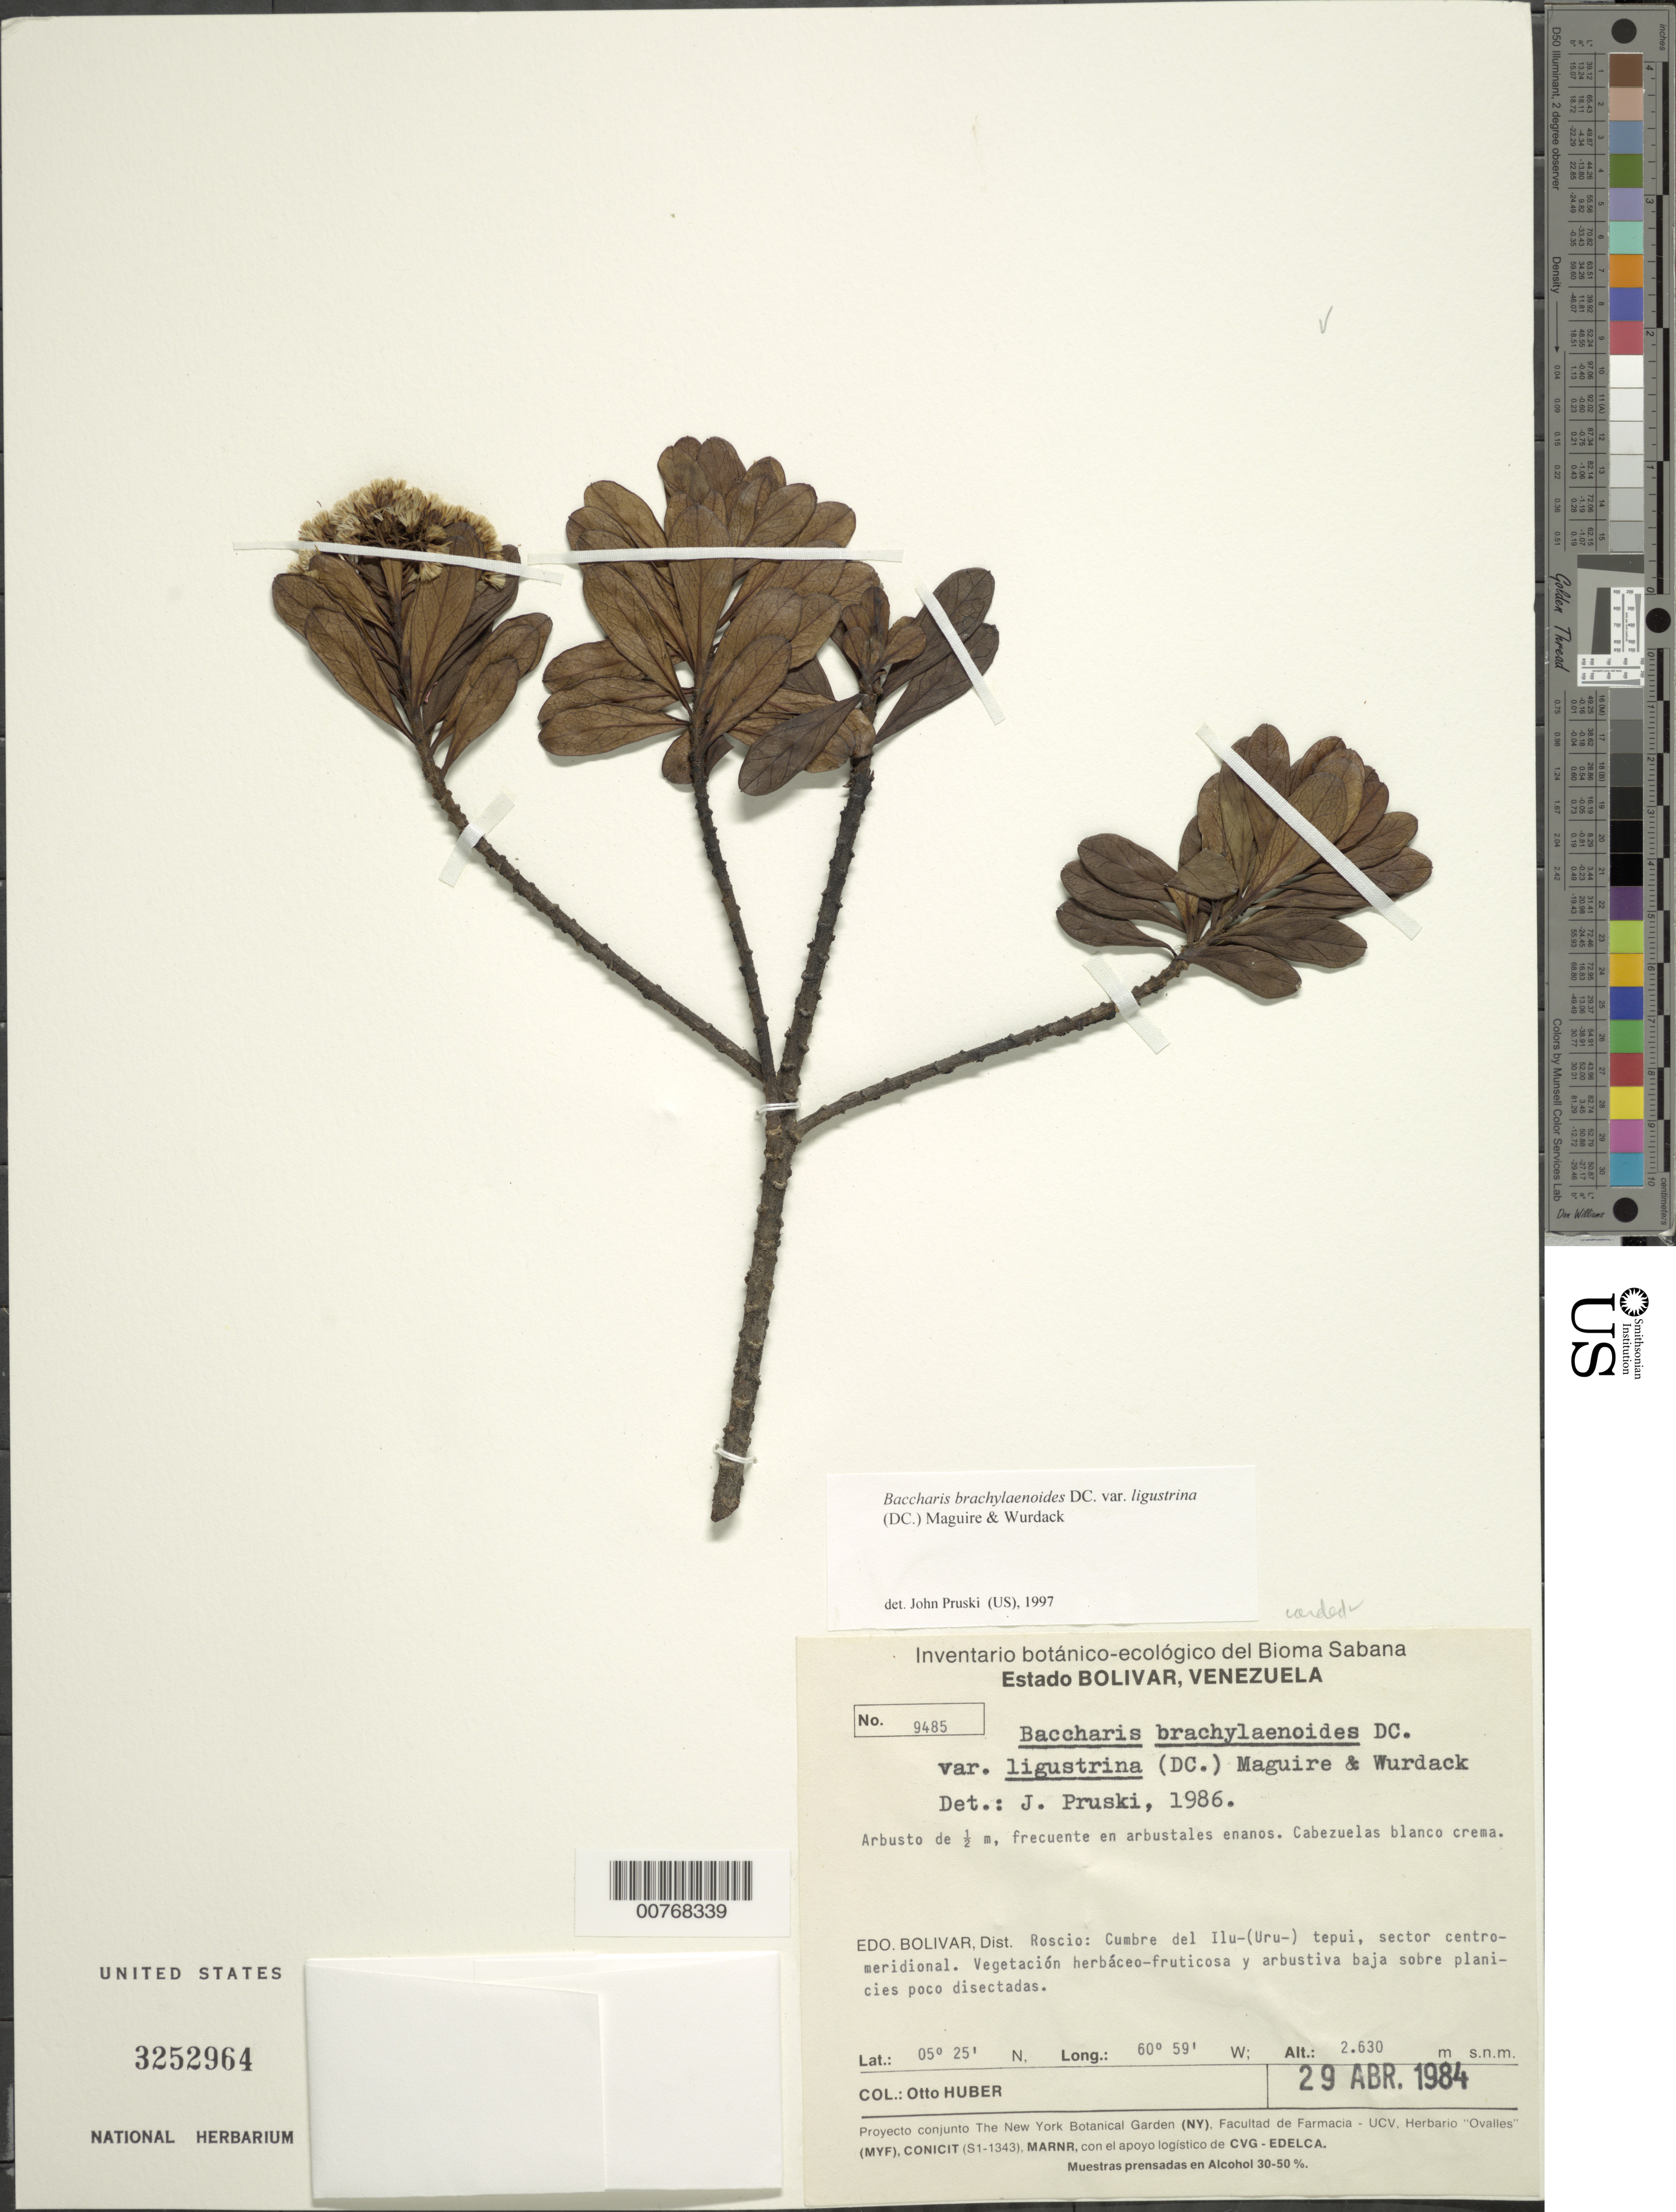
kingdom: Plantae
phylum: Tracheophyta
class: Magnoliopsida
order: Asterales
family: Asteraceae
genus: Baccharis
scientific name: Baccharis brachylaenoides var. ligustrina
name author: (DC.) Maguire & Wurdack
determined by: Pruski, J. F.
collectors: O. Huber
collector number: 9485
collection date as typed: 29-Apr-84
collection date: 1984-04-29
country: Venezuela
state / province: Bolívar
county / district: Roscio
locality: Ilu-(Uru)-tepuí, cumbre, sector centro-meridional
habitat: Arbustales enanos. Vegetación herbáceo-fruticosa y arbustiva baja sobre planicies poco disectadas; arbustales enanos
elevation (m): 2630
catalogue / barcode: US 3252964